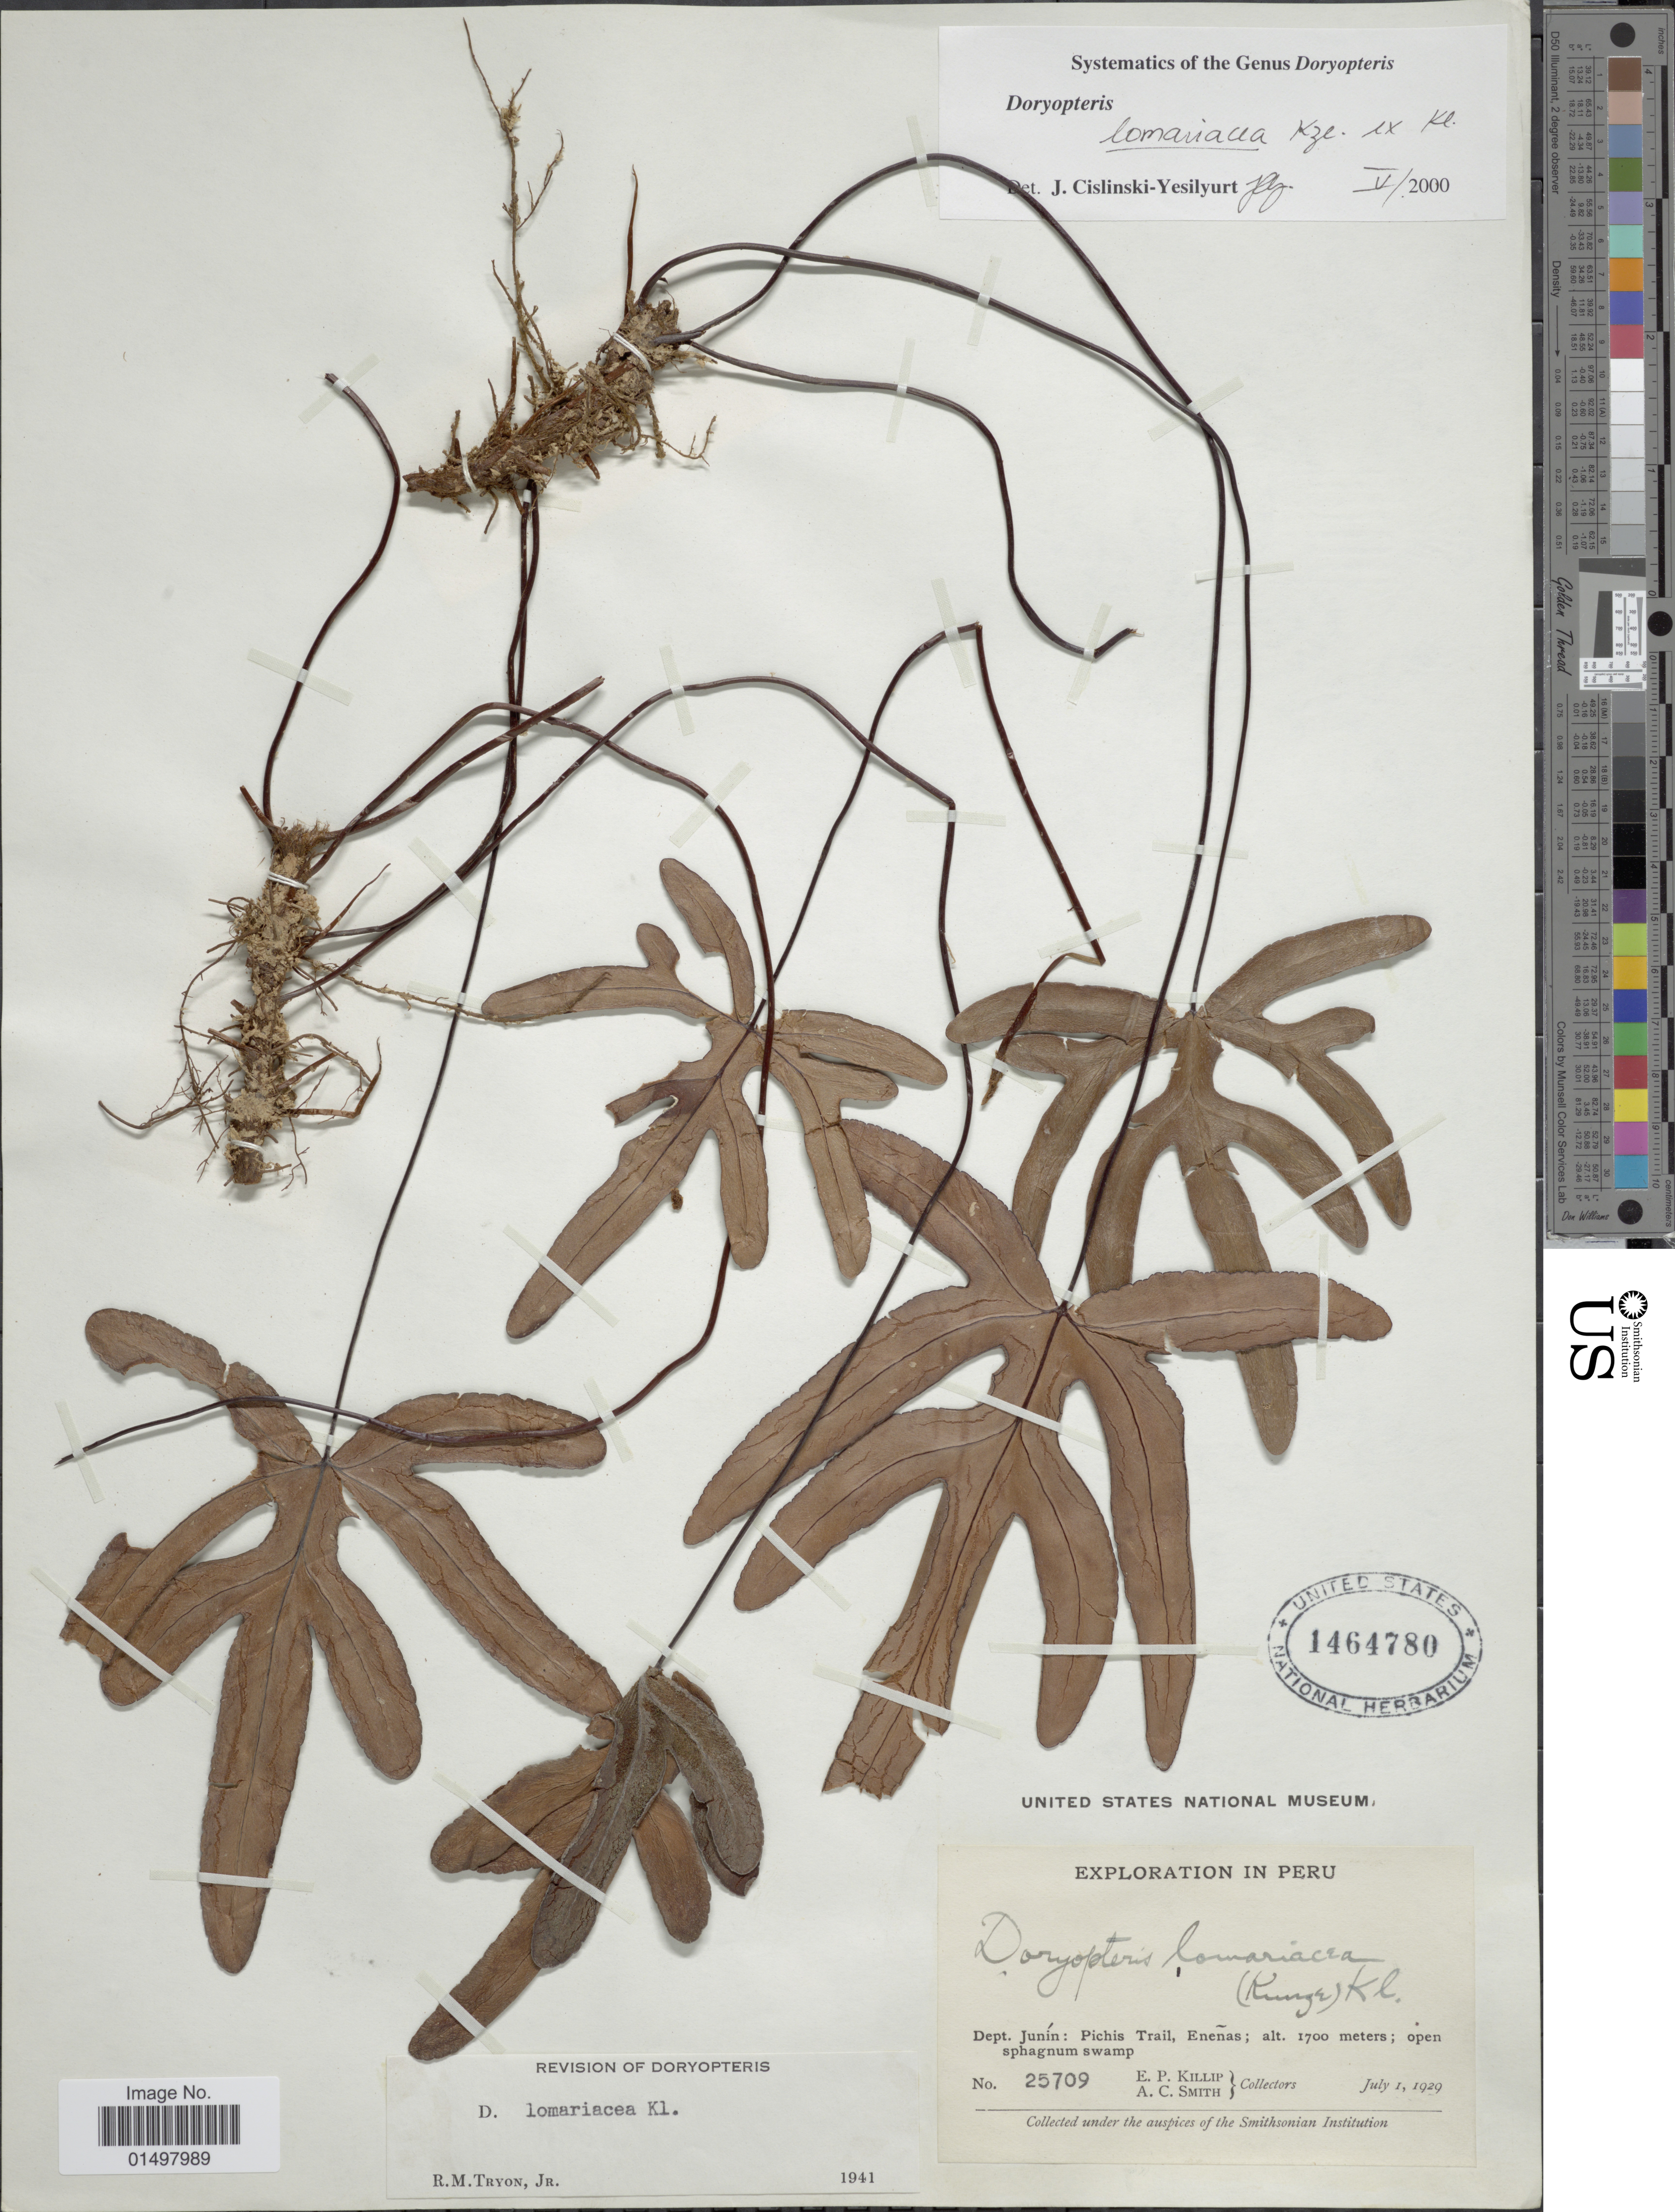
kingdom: Plantae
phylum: Tracheophyta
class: Polypodiopsida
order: Polypodiales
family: Pteridaceae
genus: Doryopteris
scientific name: Doryopteris lomariacea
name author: Kunze ex Klotzsch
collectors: E. P. Killip & A. C. Smith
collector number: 25709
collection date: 1929-07-01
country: Peru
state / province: Junín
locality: Dept. Junin: Pichis Trail, Enenas.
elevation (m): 1700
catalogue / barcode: US 1464780